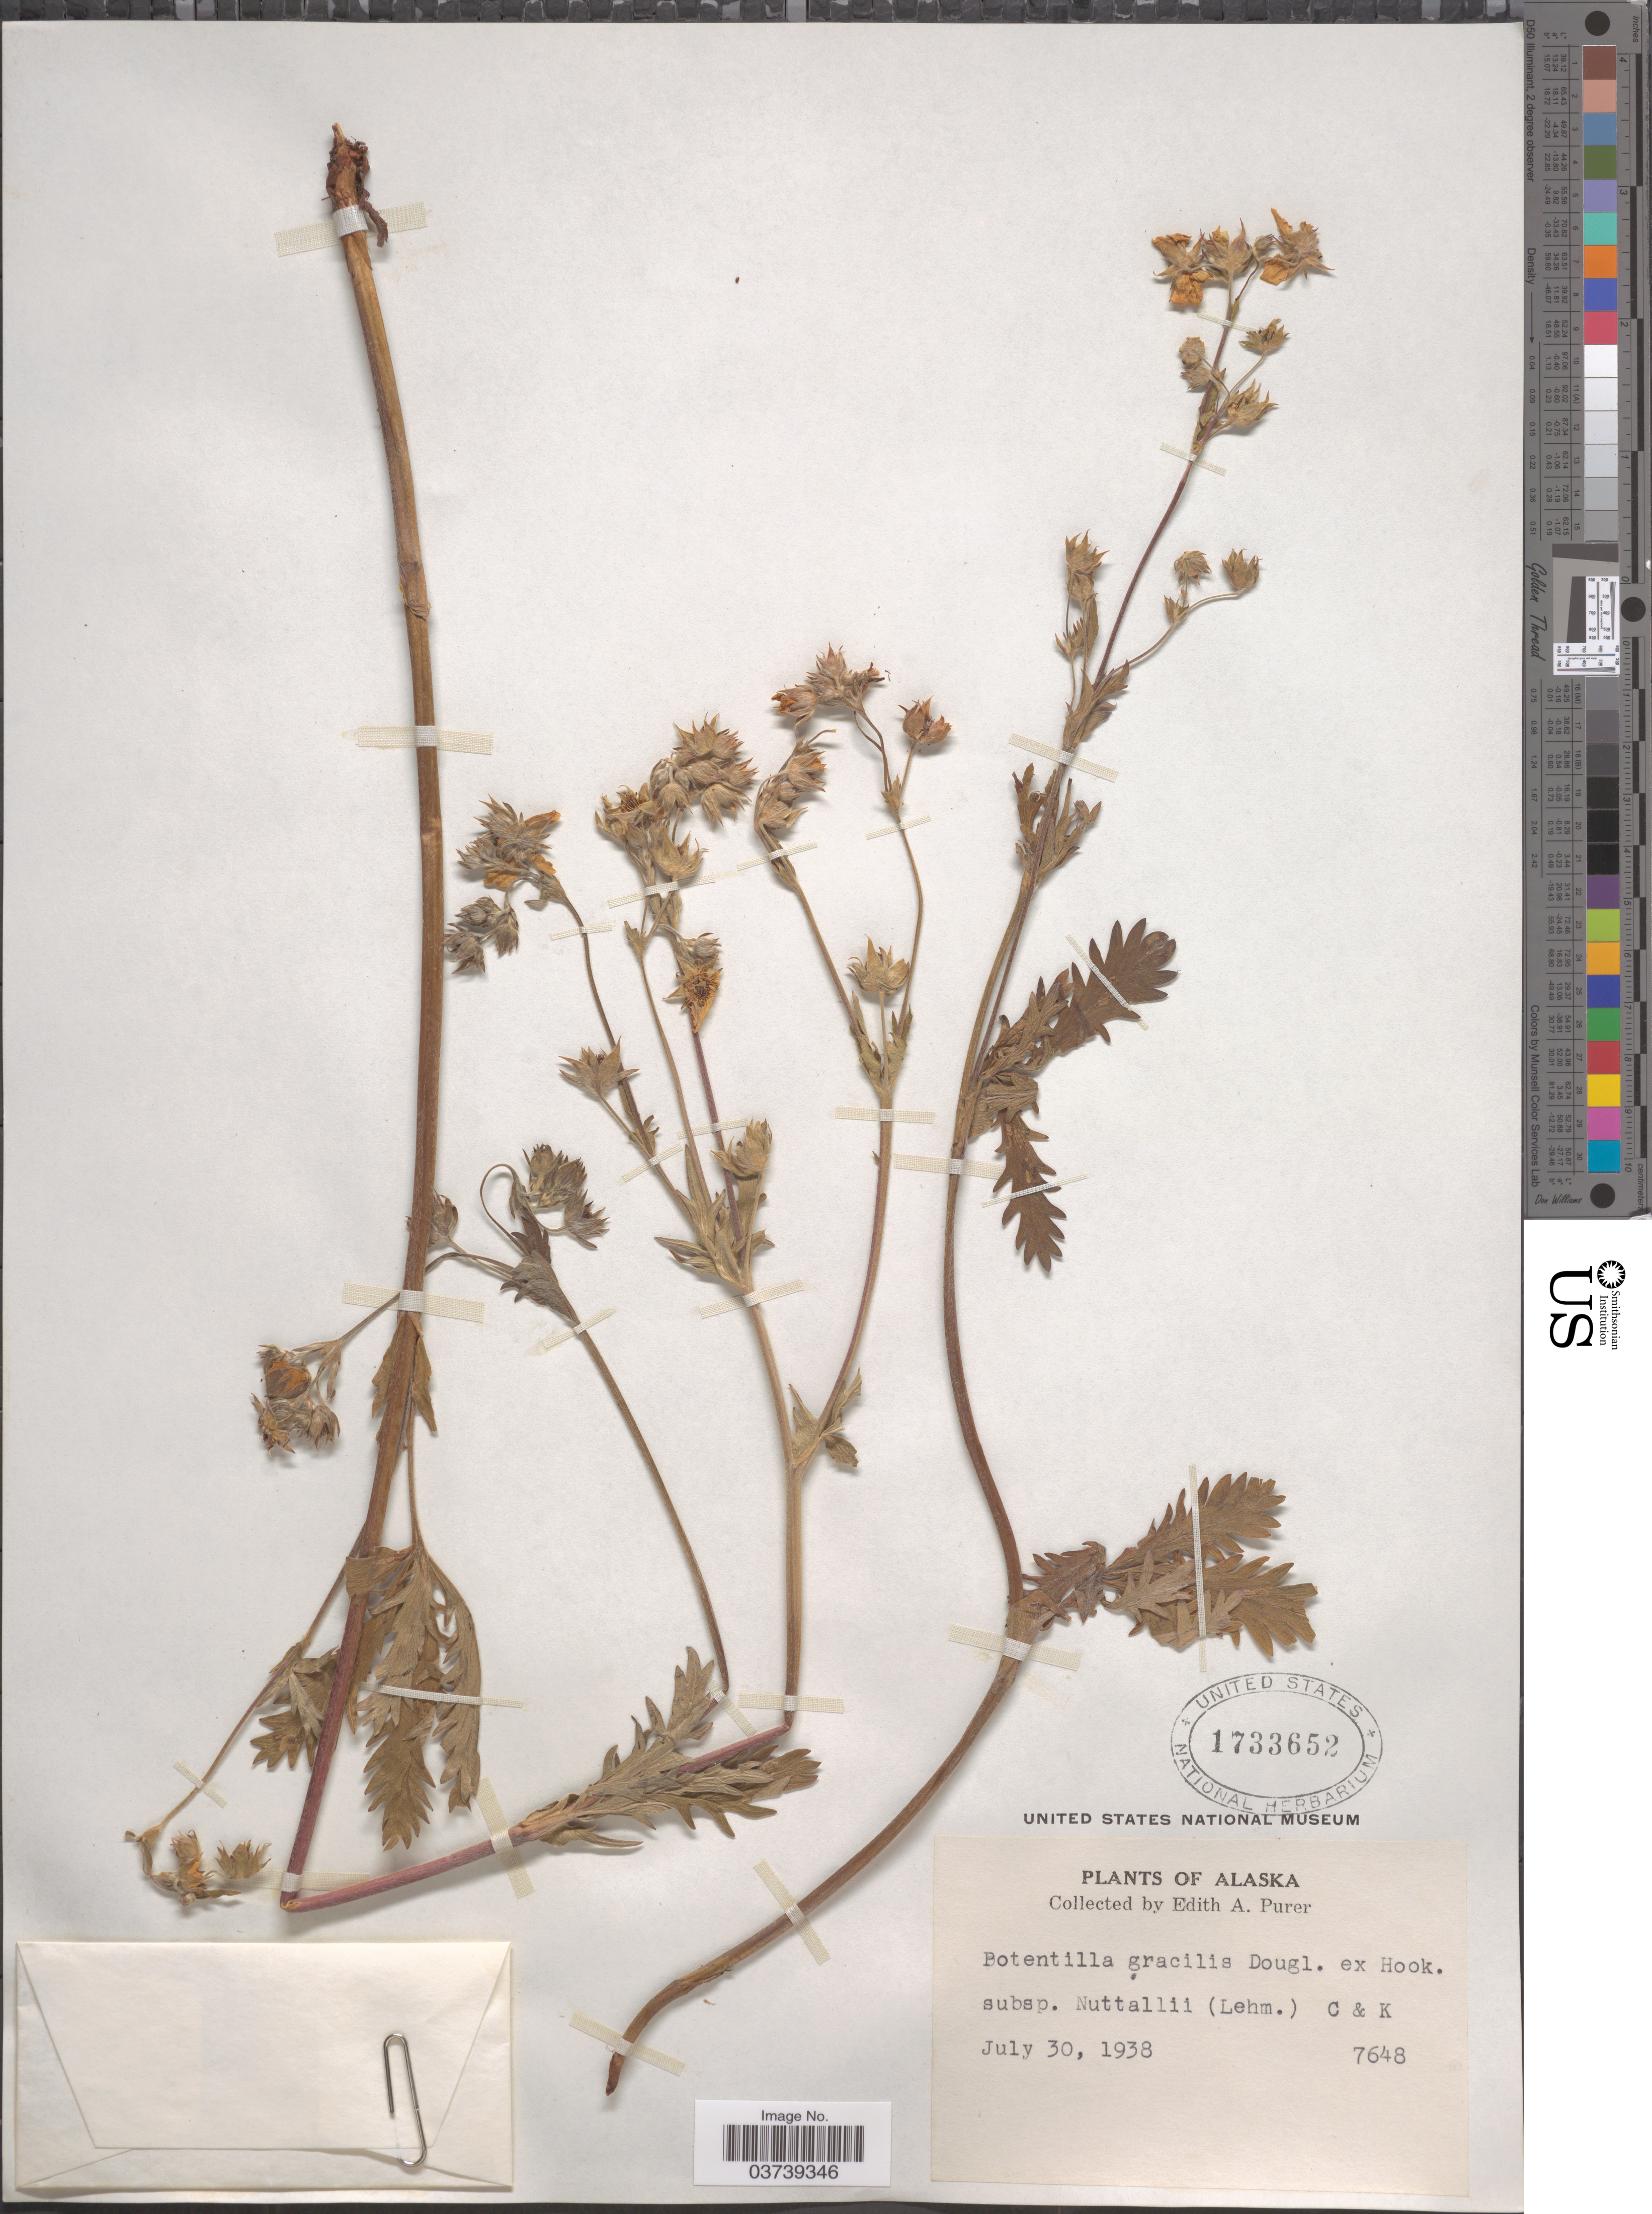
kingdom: Plantae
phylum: Tracheophyta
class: Magnoliopsida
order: Rosales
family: Rosaceae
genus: Potentilla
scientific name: Potentilla gracilis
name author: Douglas ex Hook.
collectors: E. Purer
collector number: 7648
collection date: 1938-07-30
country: United States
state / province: Alaska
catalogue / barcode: US 1733652